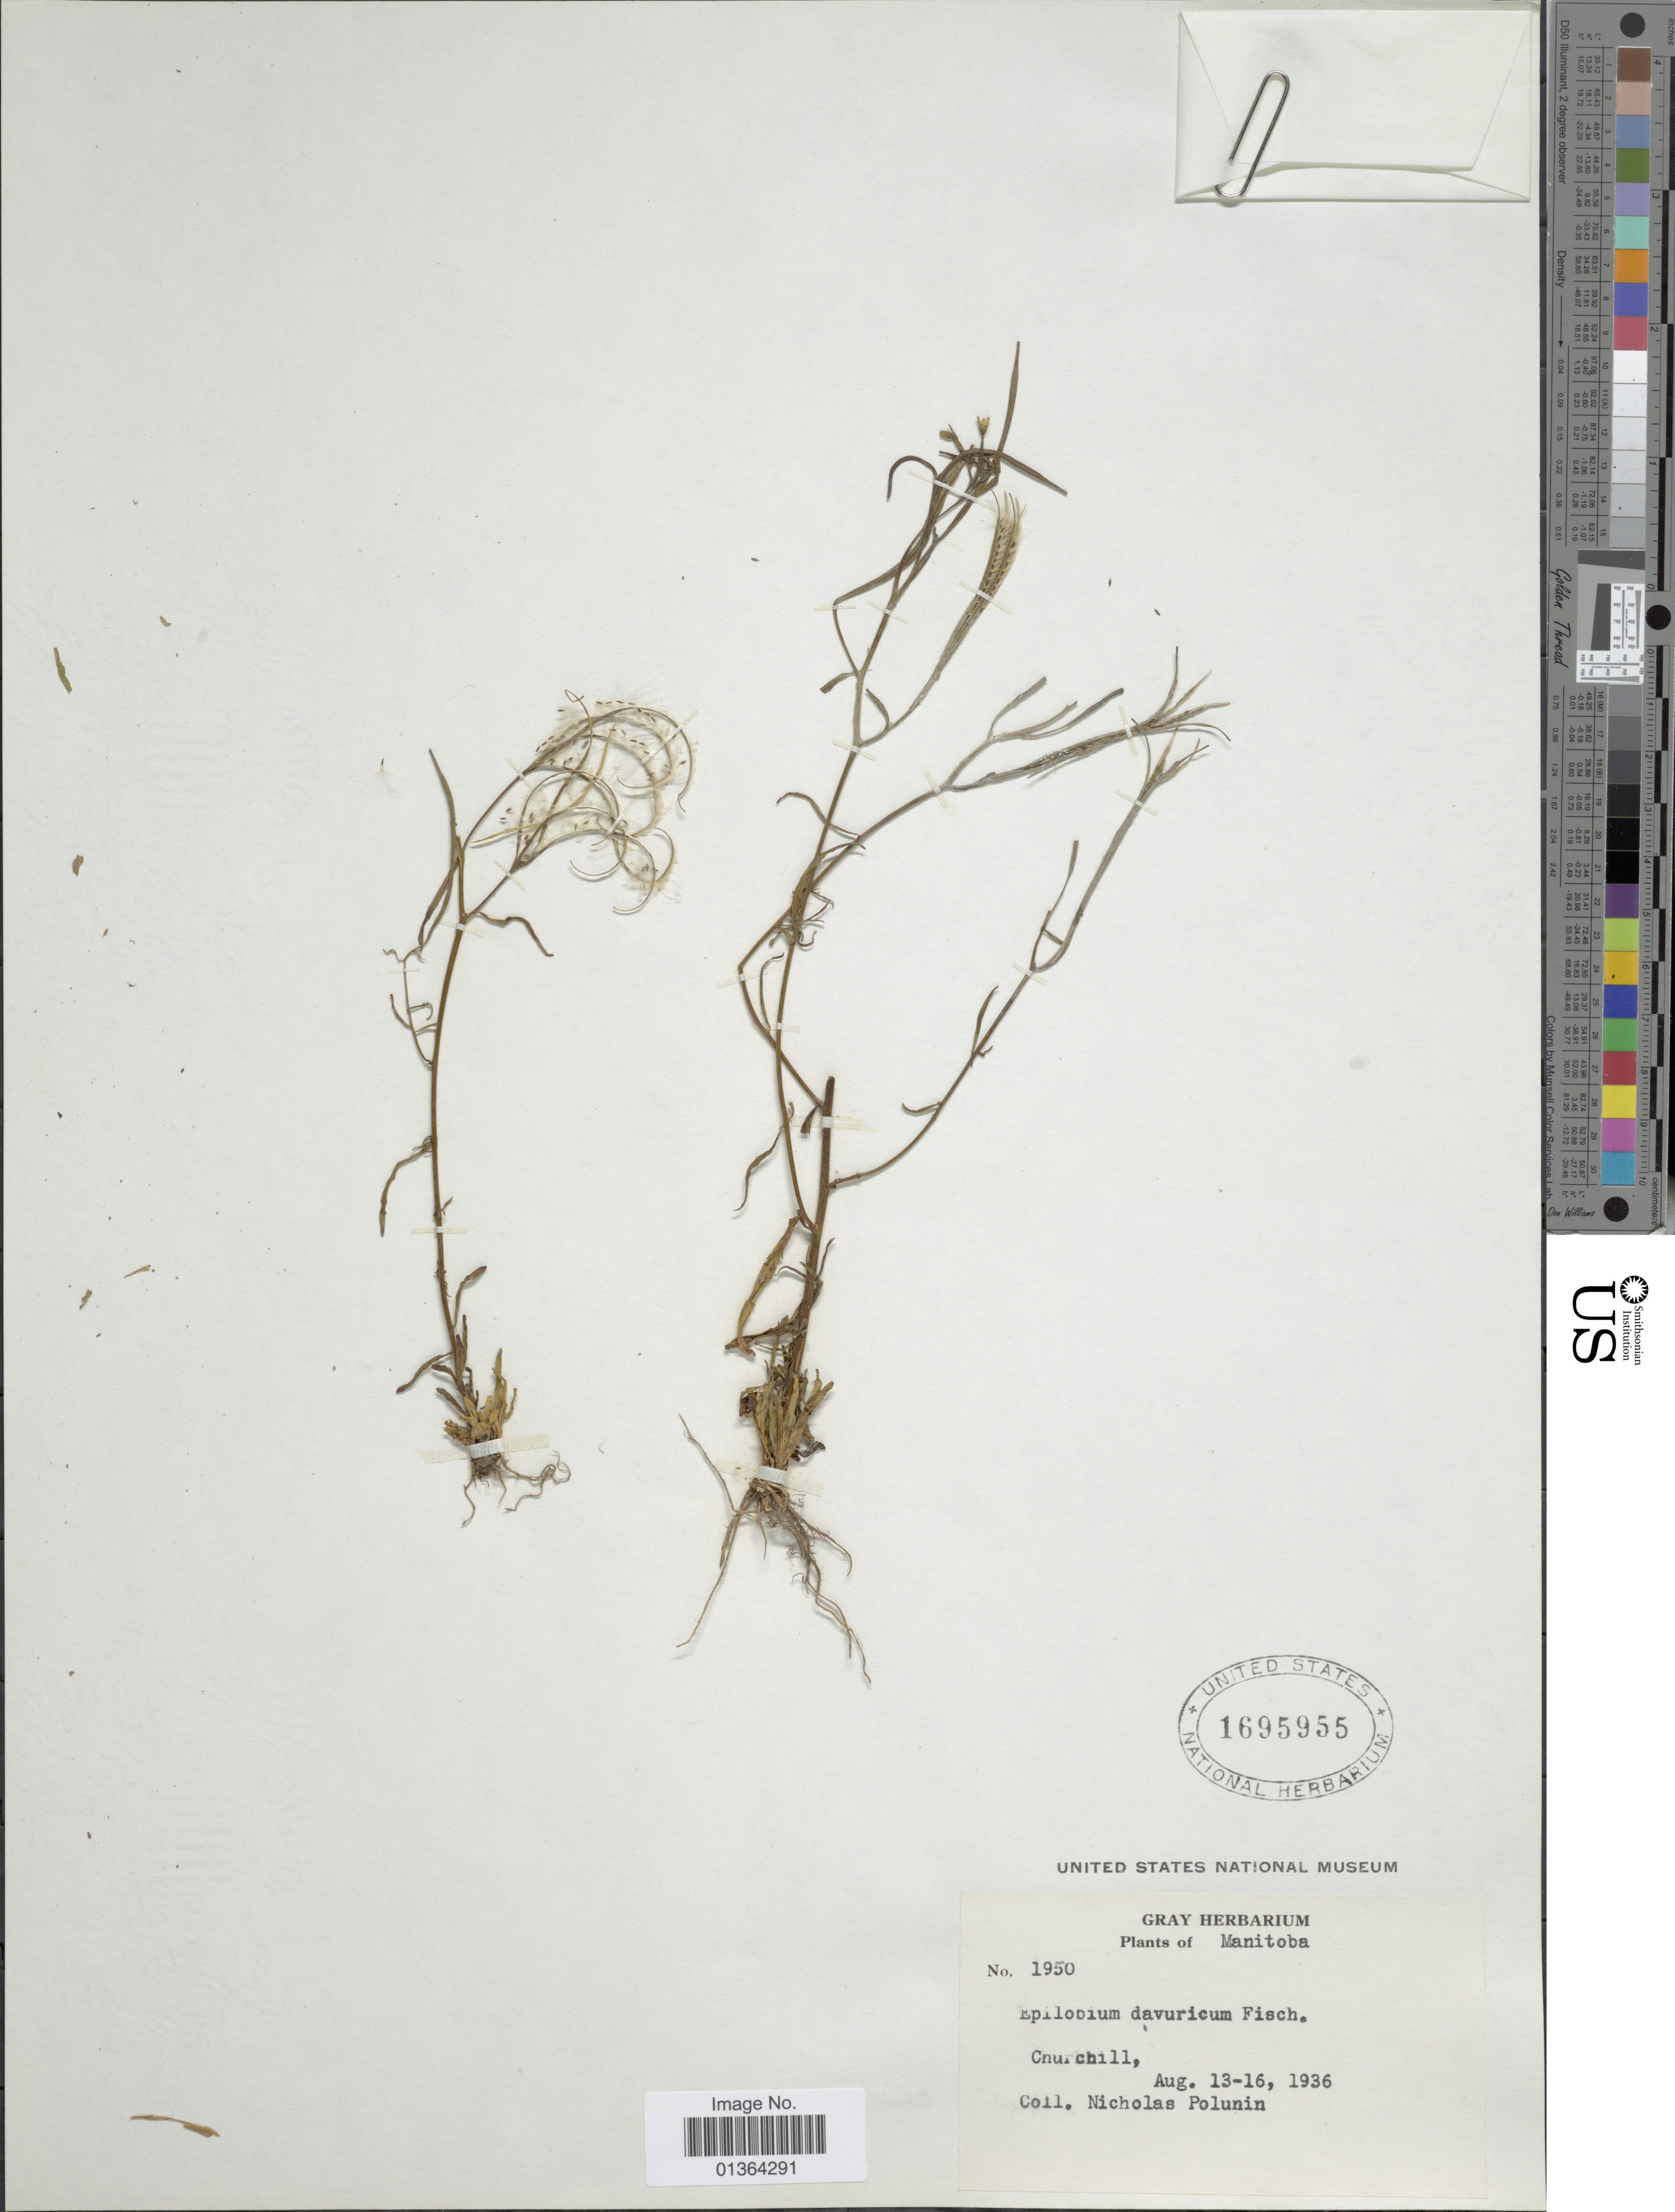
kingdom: Plantae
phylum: Tracheophyta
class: Magnoliopsida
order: Myrtales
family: Onagraceae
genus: Epilobium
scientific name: Epilobium davuricum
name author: Fisch. ex Hornem.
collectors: N. V. Polunin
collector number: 1950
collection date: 1936-08-13/1936-08-16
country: Canada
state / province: Manitoba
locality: Churchill.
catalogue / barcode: US 1695955